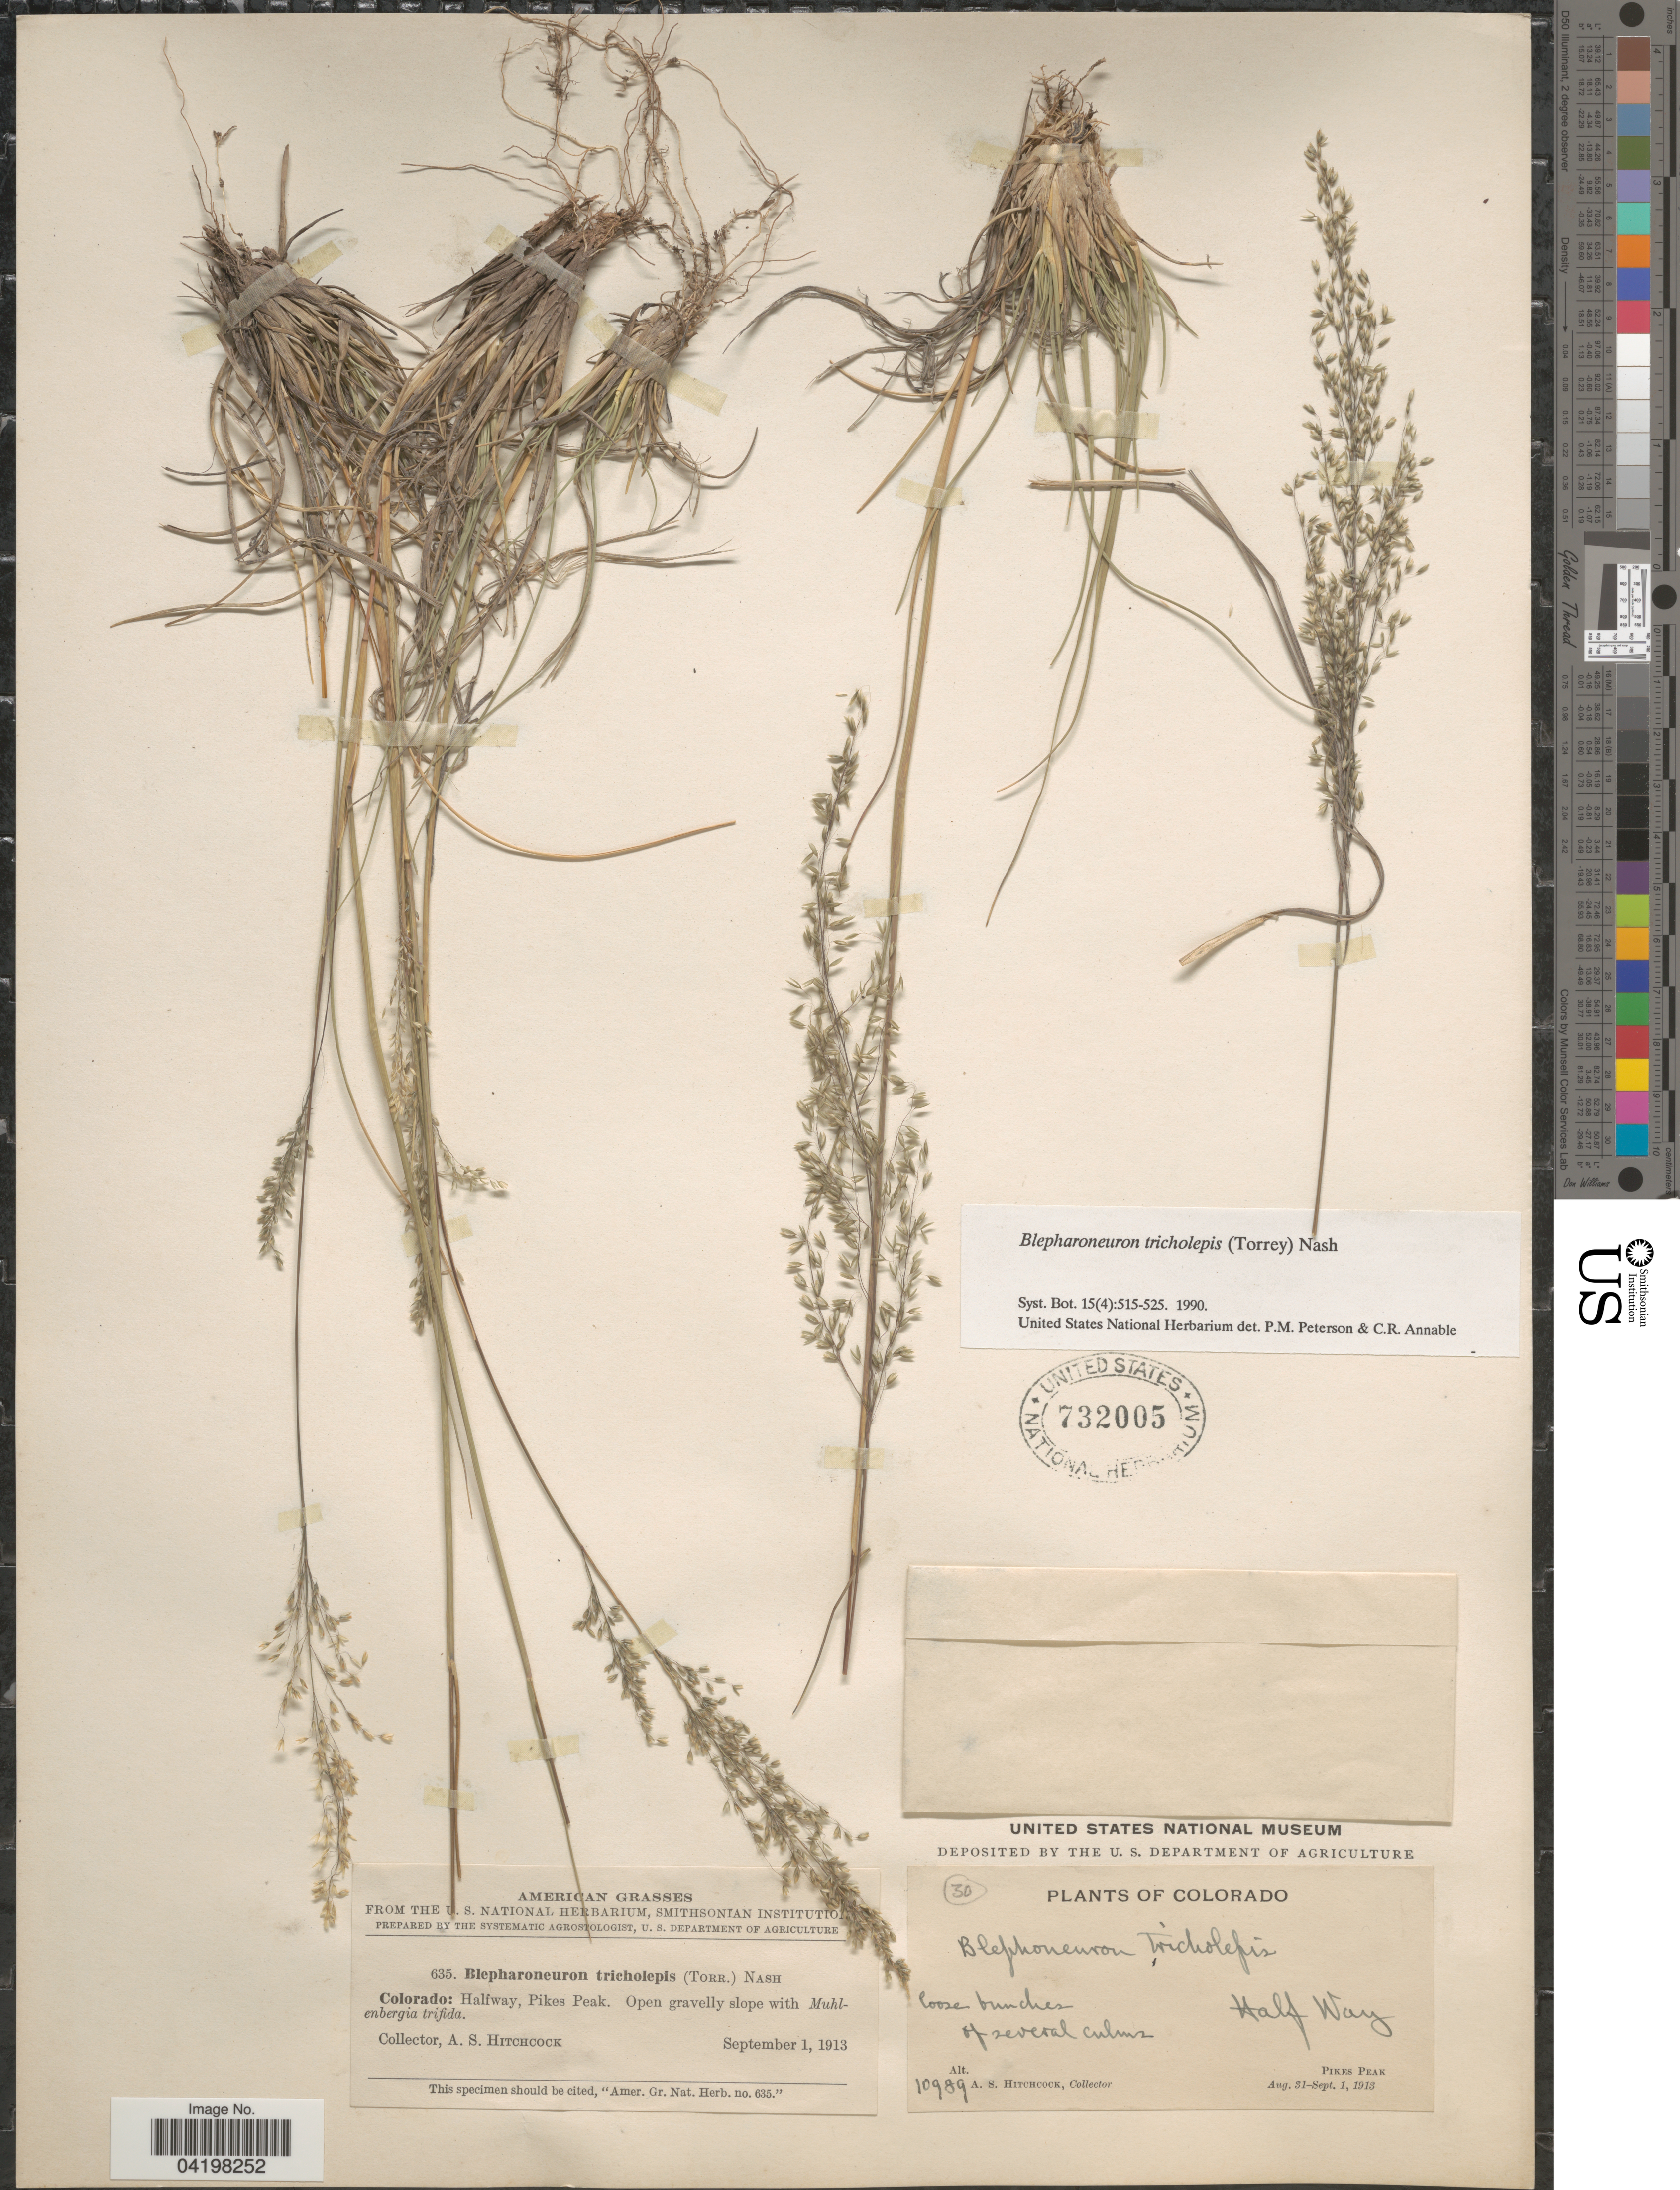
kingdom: Plantae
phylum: Tracheophyta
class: Liliopsida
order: Poales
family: Poaceae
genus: Muhlenbergia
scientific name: Muhlenbergia tricholepis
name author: (Torr.) Columbus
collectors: A. S. Hitchcock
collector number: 10989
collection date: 1913-09-01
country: United States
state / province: Colorado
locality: Halfway, Pikes Peak.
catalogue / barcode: US 732005